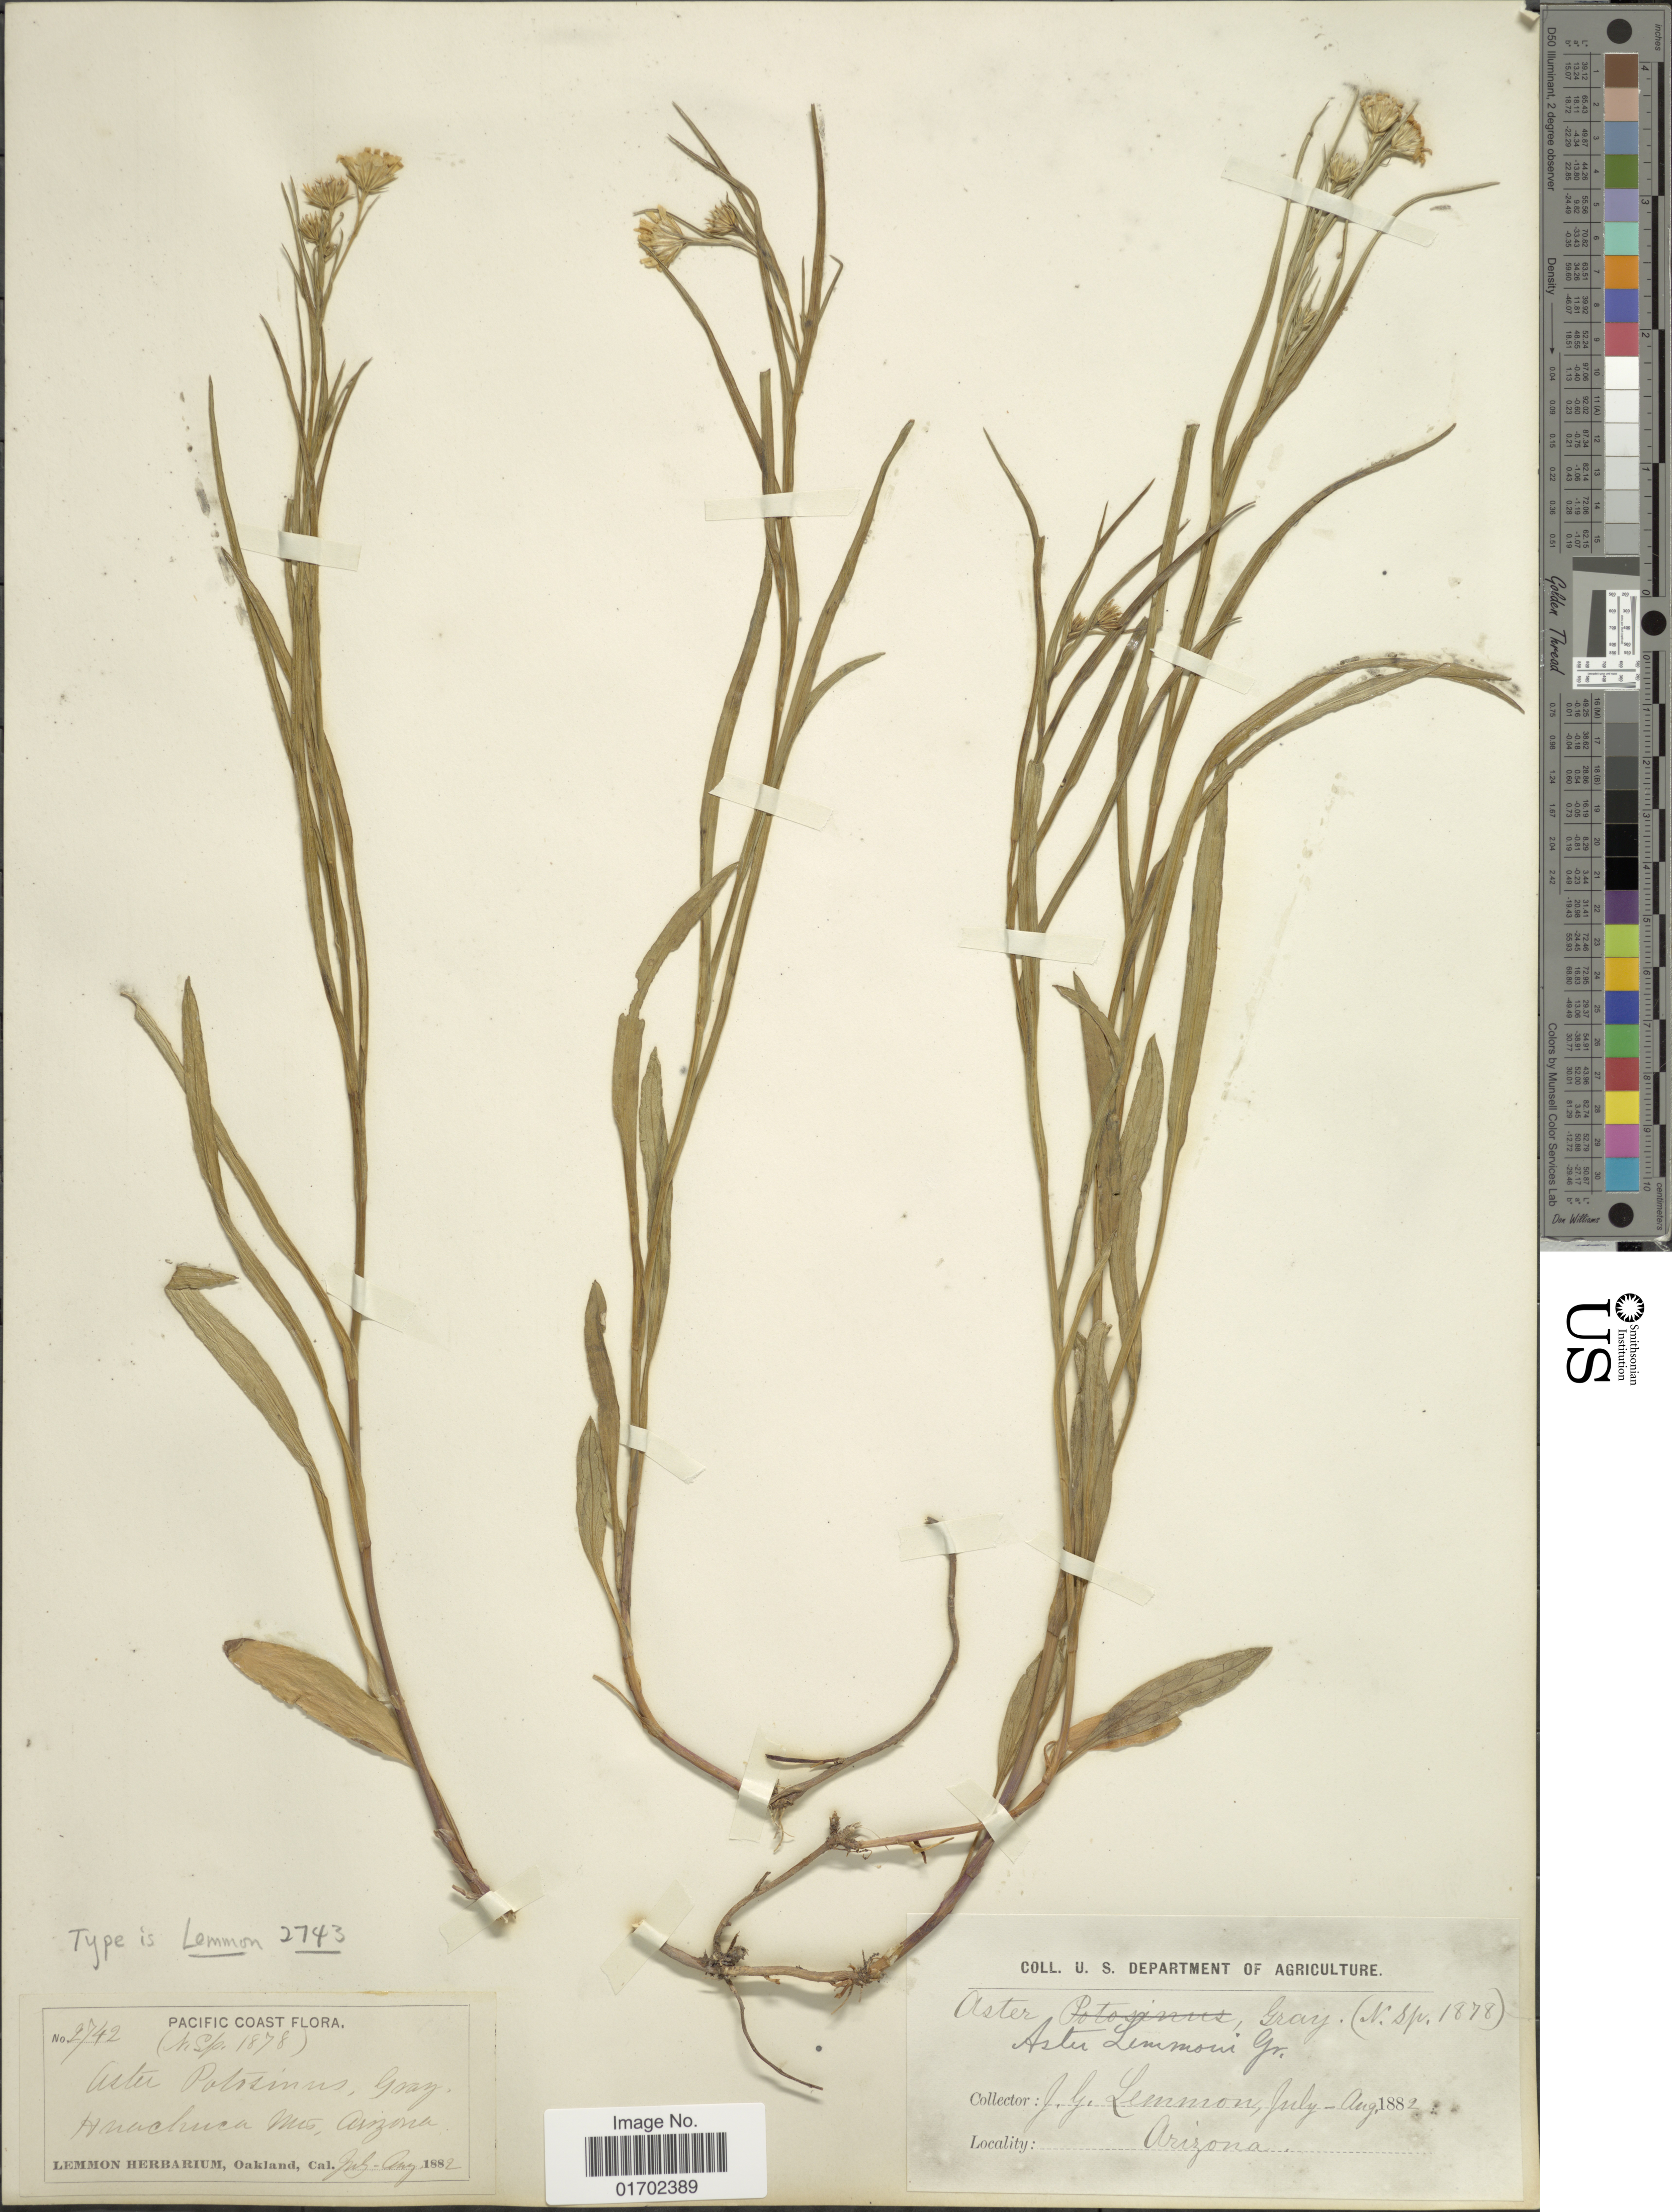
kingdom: Plantae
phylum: Tracheophyta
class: Magnoliopsida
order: Asterales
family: Asteraceae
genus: Symphyotrichum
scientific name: Symphyotrichum potosinum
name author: (A. Gray) G.L. Nesom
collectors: J. Lemmon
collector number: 2742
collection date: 1882-07/1882-08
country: United States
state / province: Arizona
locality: Pacific Coast. Huachuca Mts., Arizona.